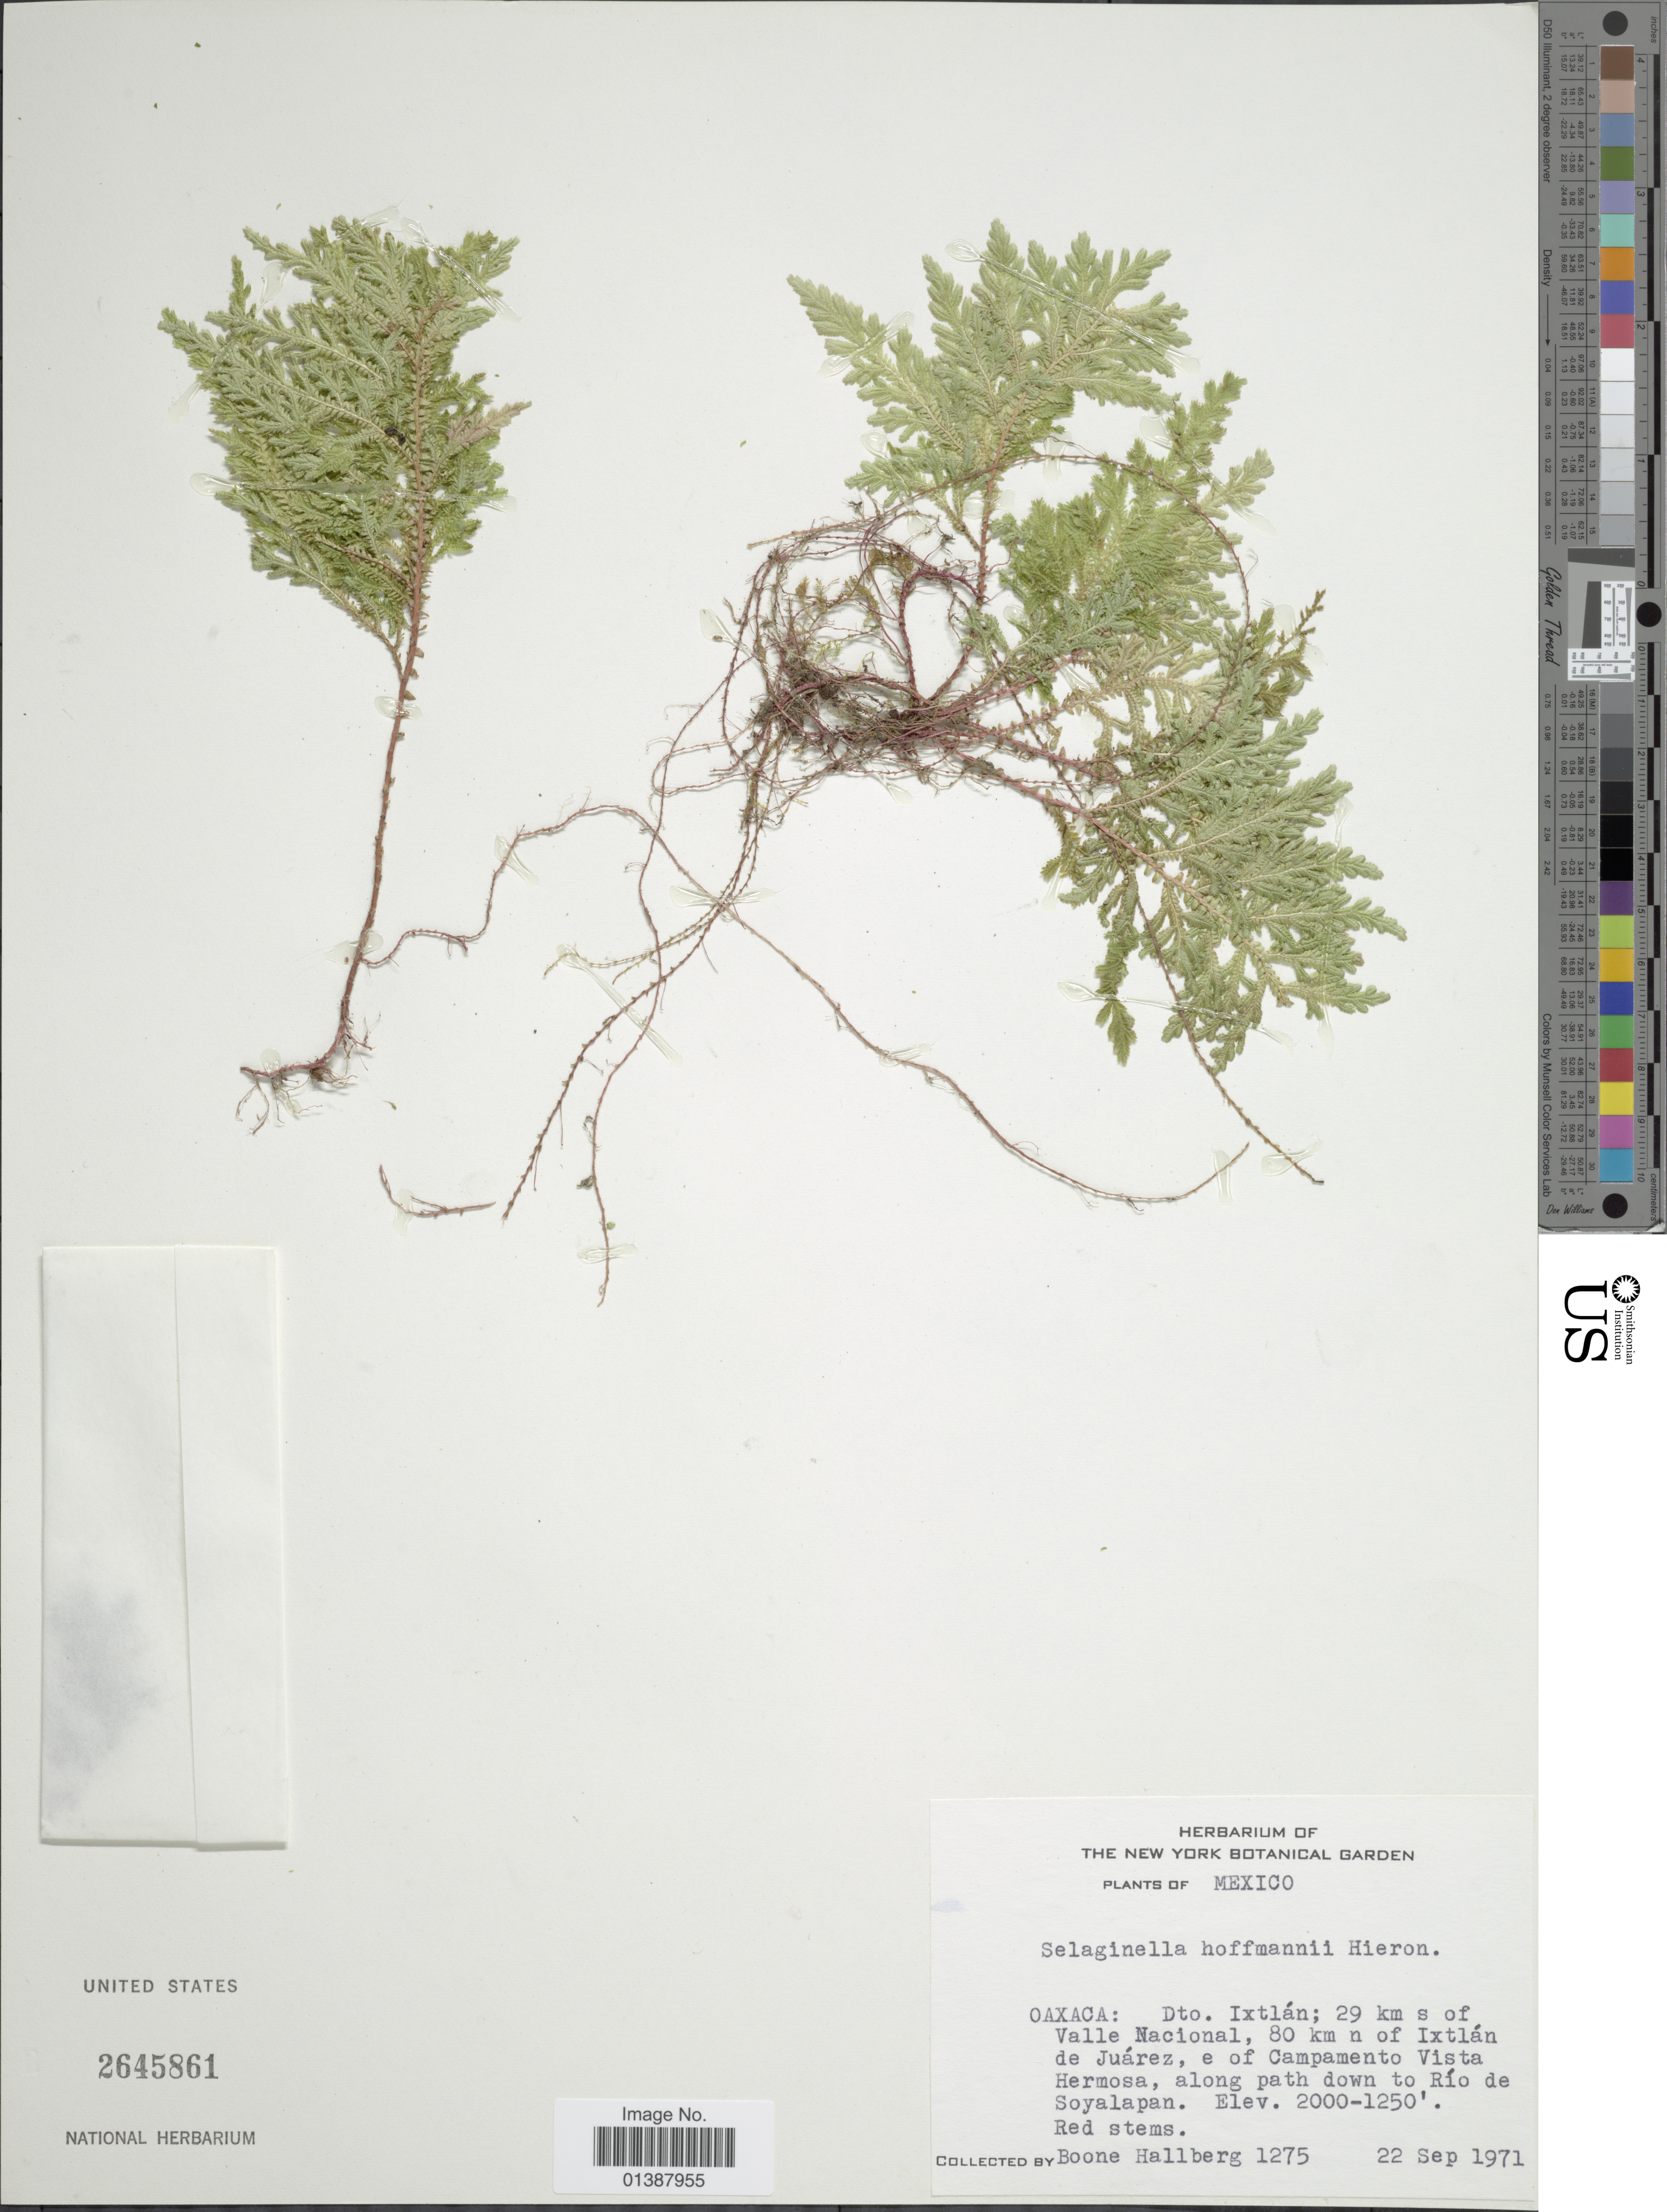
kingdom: Plantae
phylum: Tracheophyta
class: Lycopodiopsida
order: Selaginellales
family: Selaginellaceae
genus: Selaginella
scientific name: Selaginella hoffmannii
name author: Hieron.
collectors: B. Hallberg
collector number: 1275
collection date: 1971-09-22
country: Mexico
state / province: Oaxaca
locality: Dto Ixtlán; 29 km s of Valle Nacional, 80 km n of Ixtlán de Juárez, e of Campamento Vista Hermosa, along a path down to Río de Soyalpan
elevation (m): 381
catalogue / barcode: US 2645861